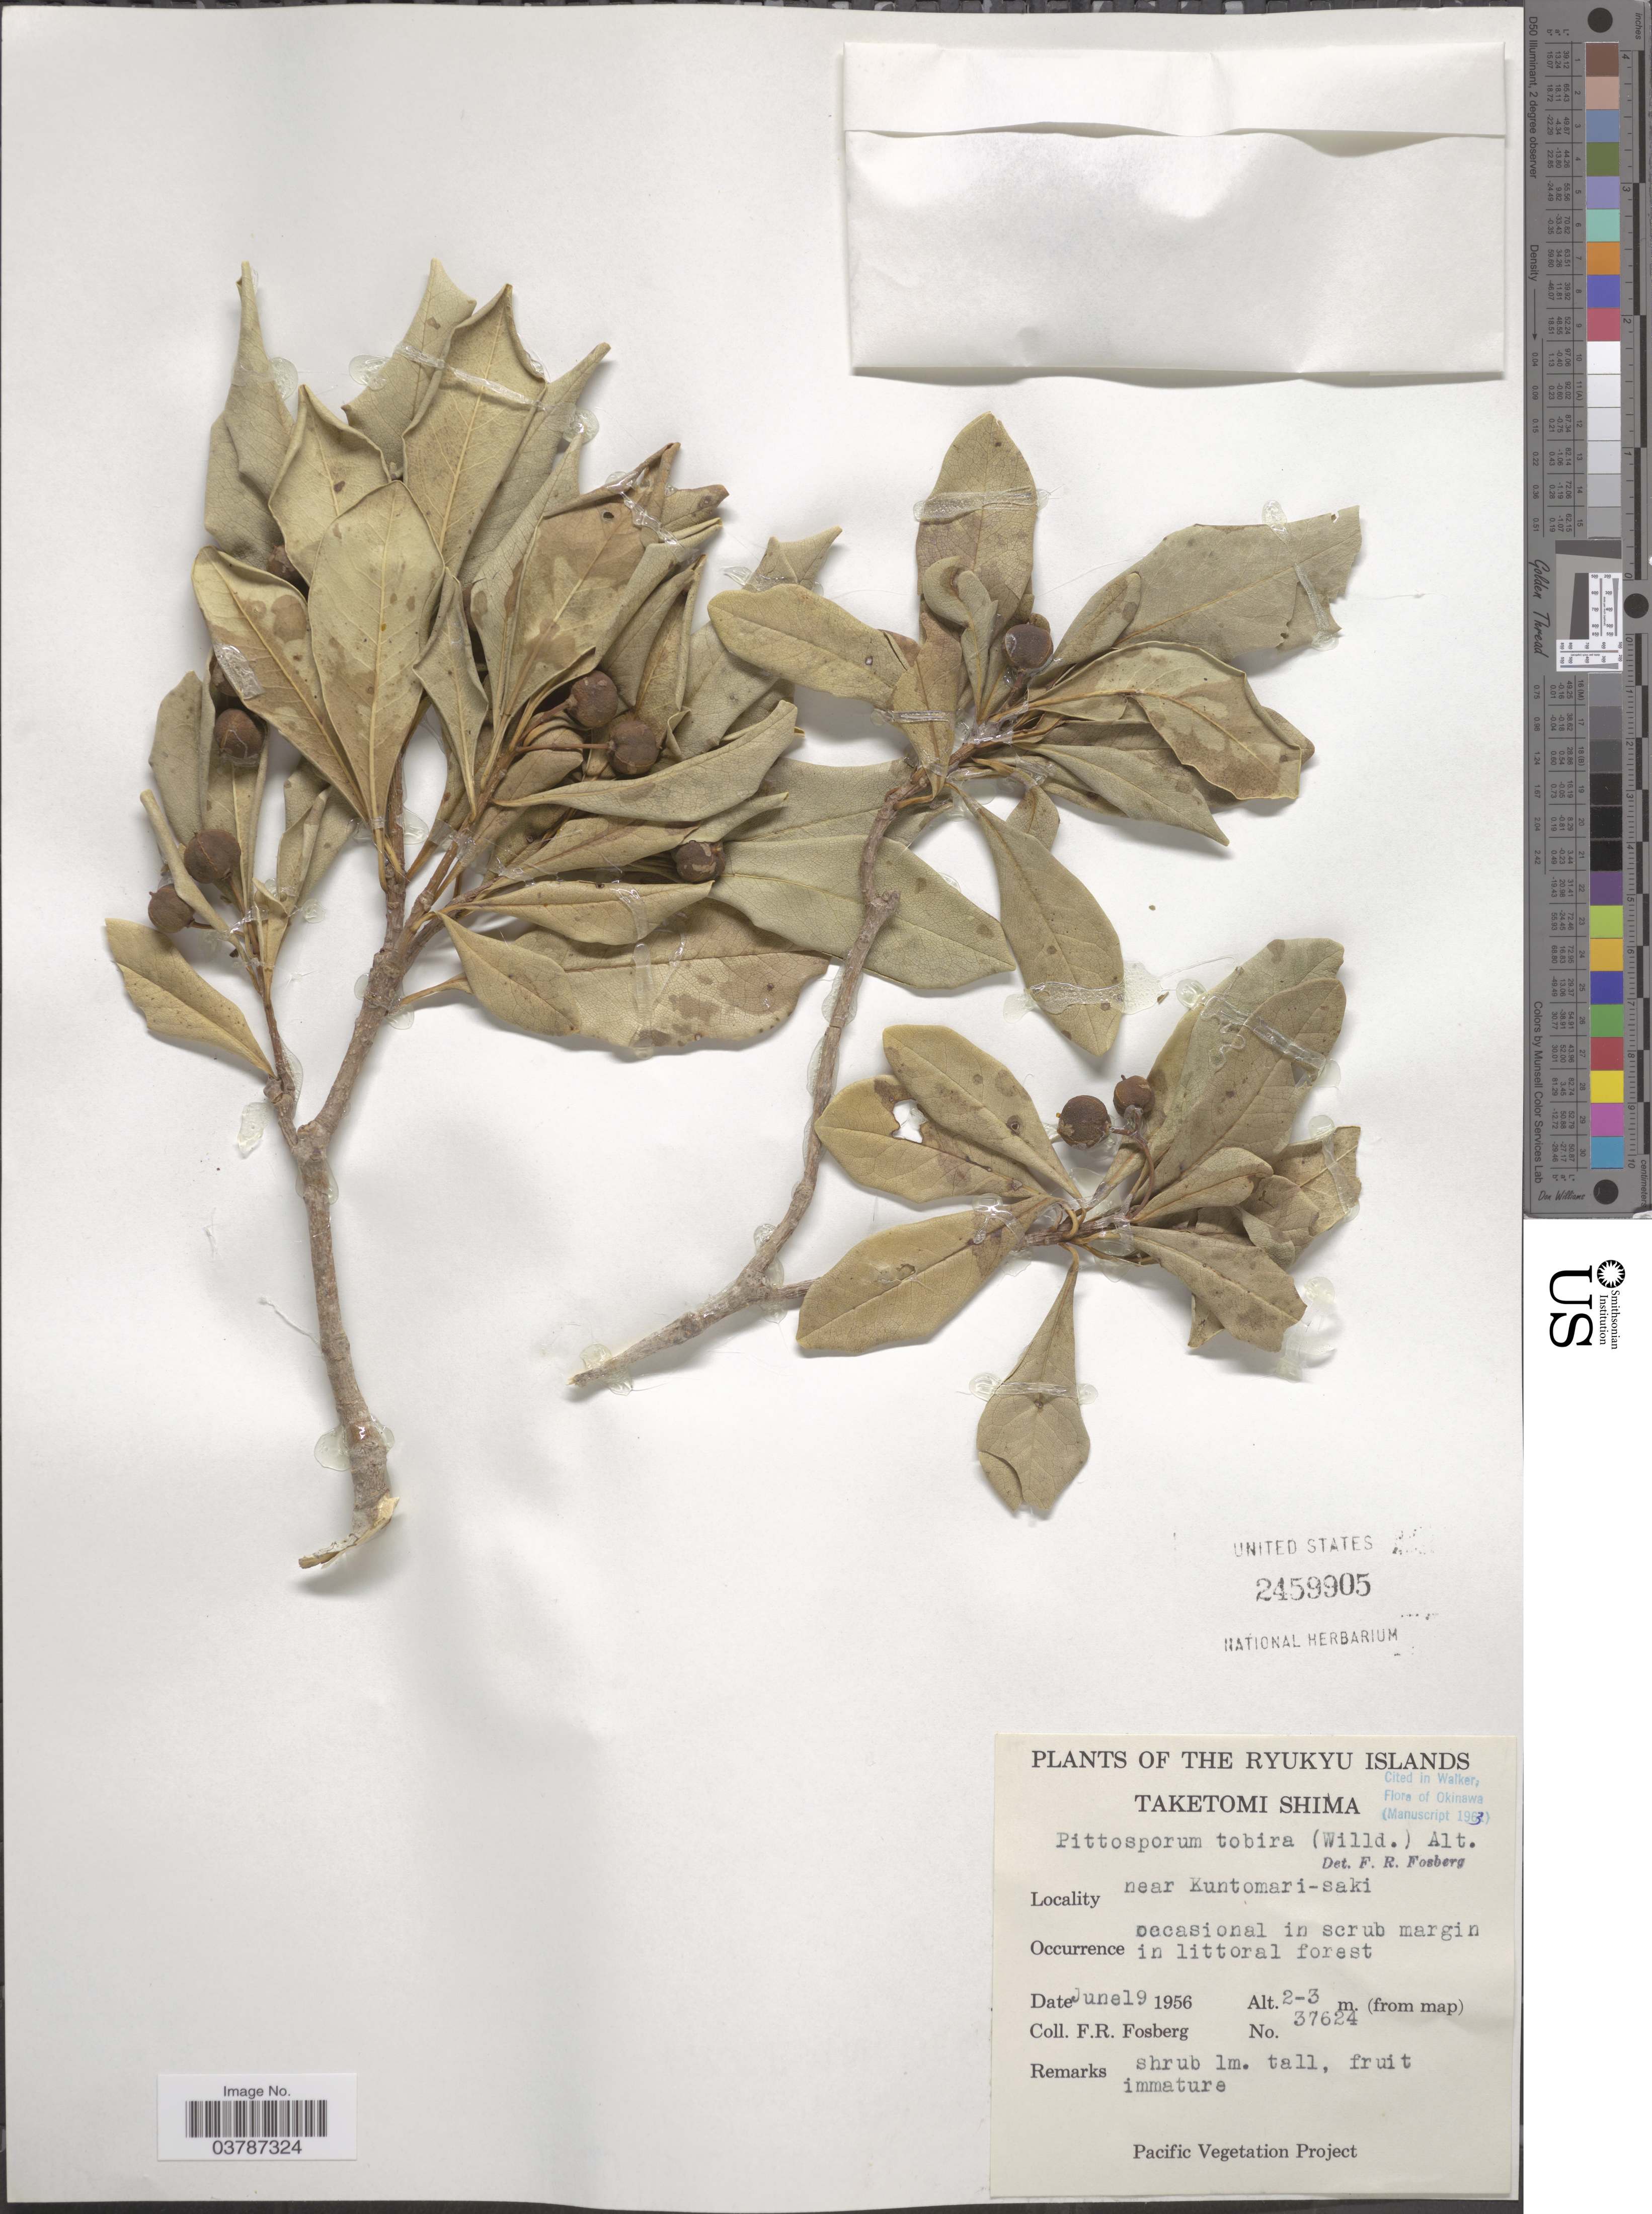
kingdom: Plantae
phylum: Tracheophyta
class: Magnoliopsida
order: Apiales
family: Pittosporaceae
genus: Pittosporum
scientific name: Pittosporum tobira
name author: (Thunb.) W.T. Aiton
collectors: F. R. Fosberg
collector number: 37624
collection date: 1956-06-19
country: Japan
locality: Ryukyu Islands. Taketomi Shima. Near Kuntomari-saki.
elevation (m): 2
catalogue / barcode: US 2459905